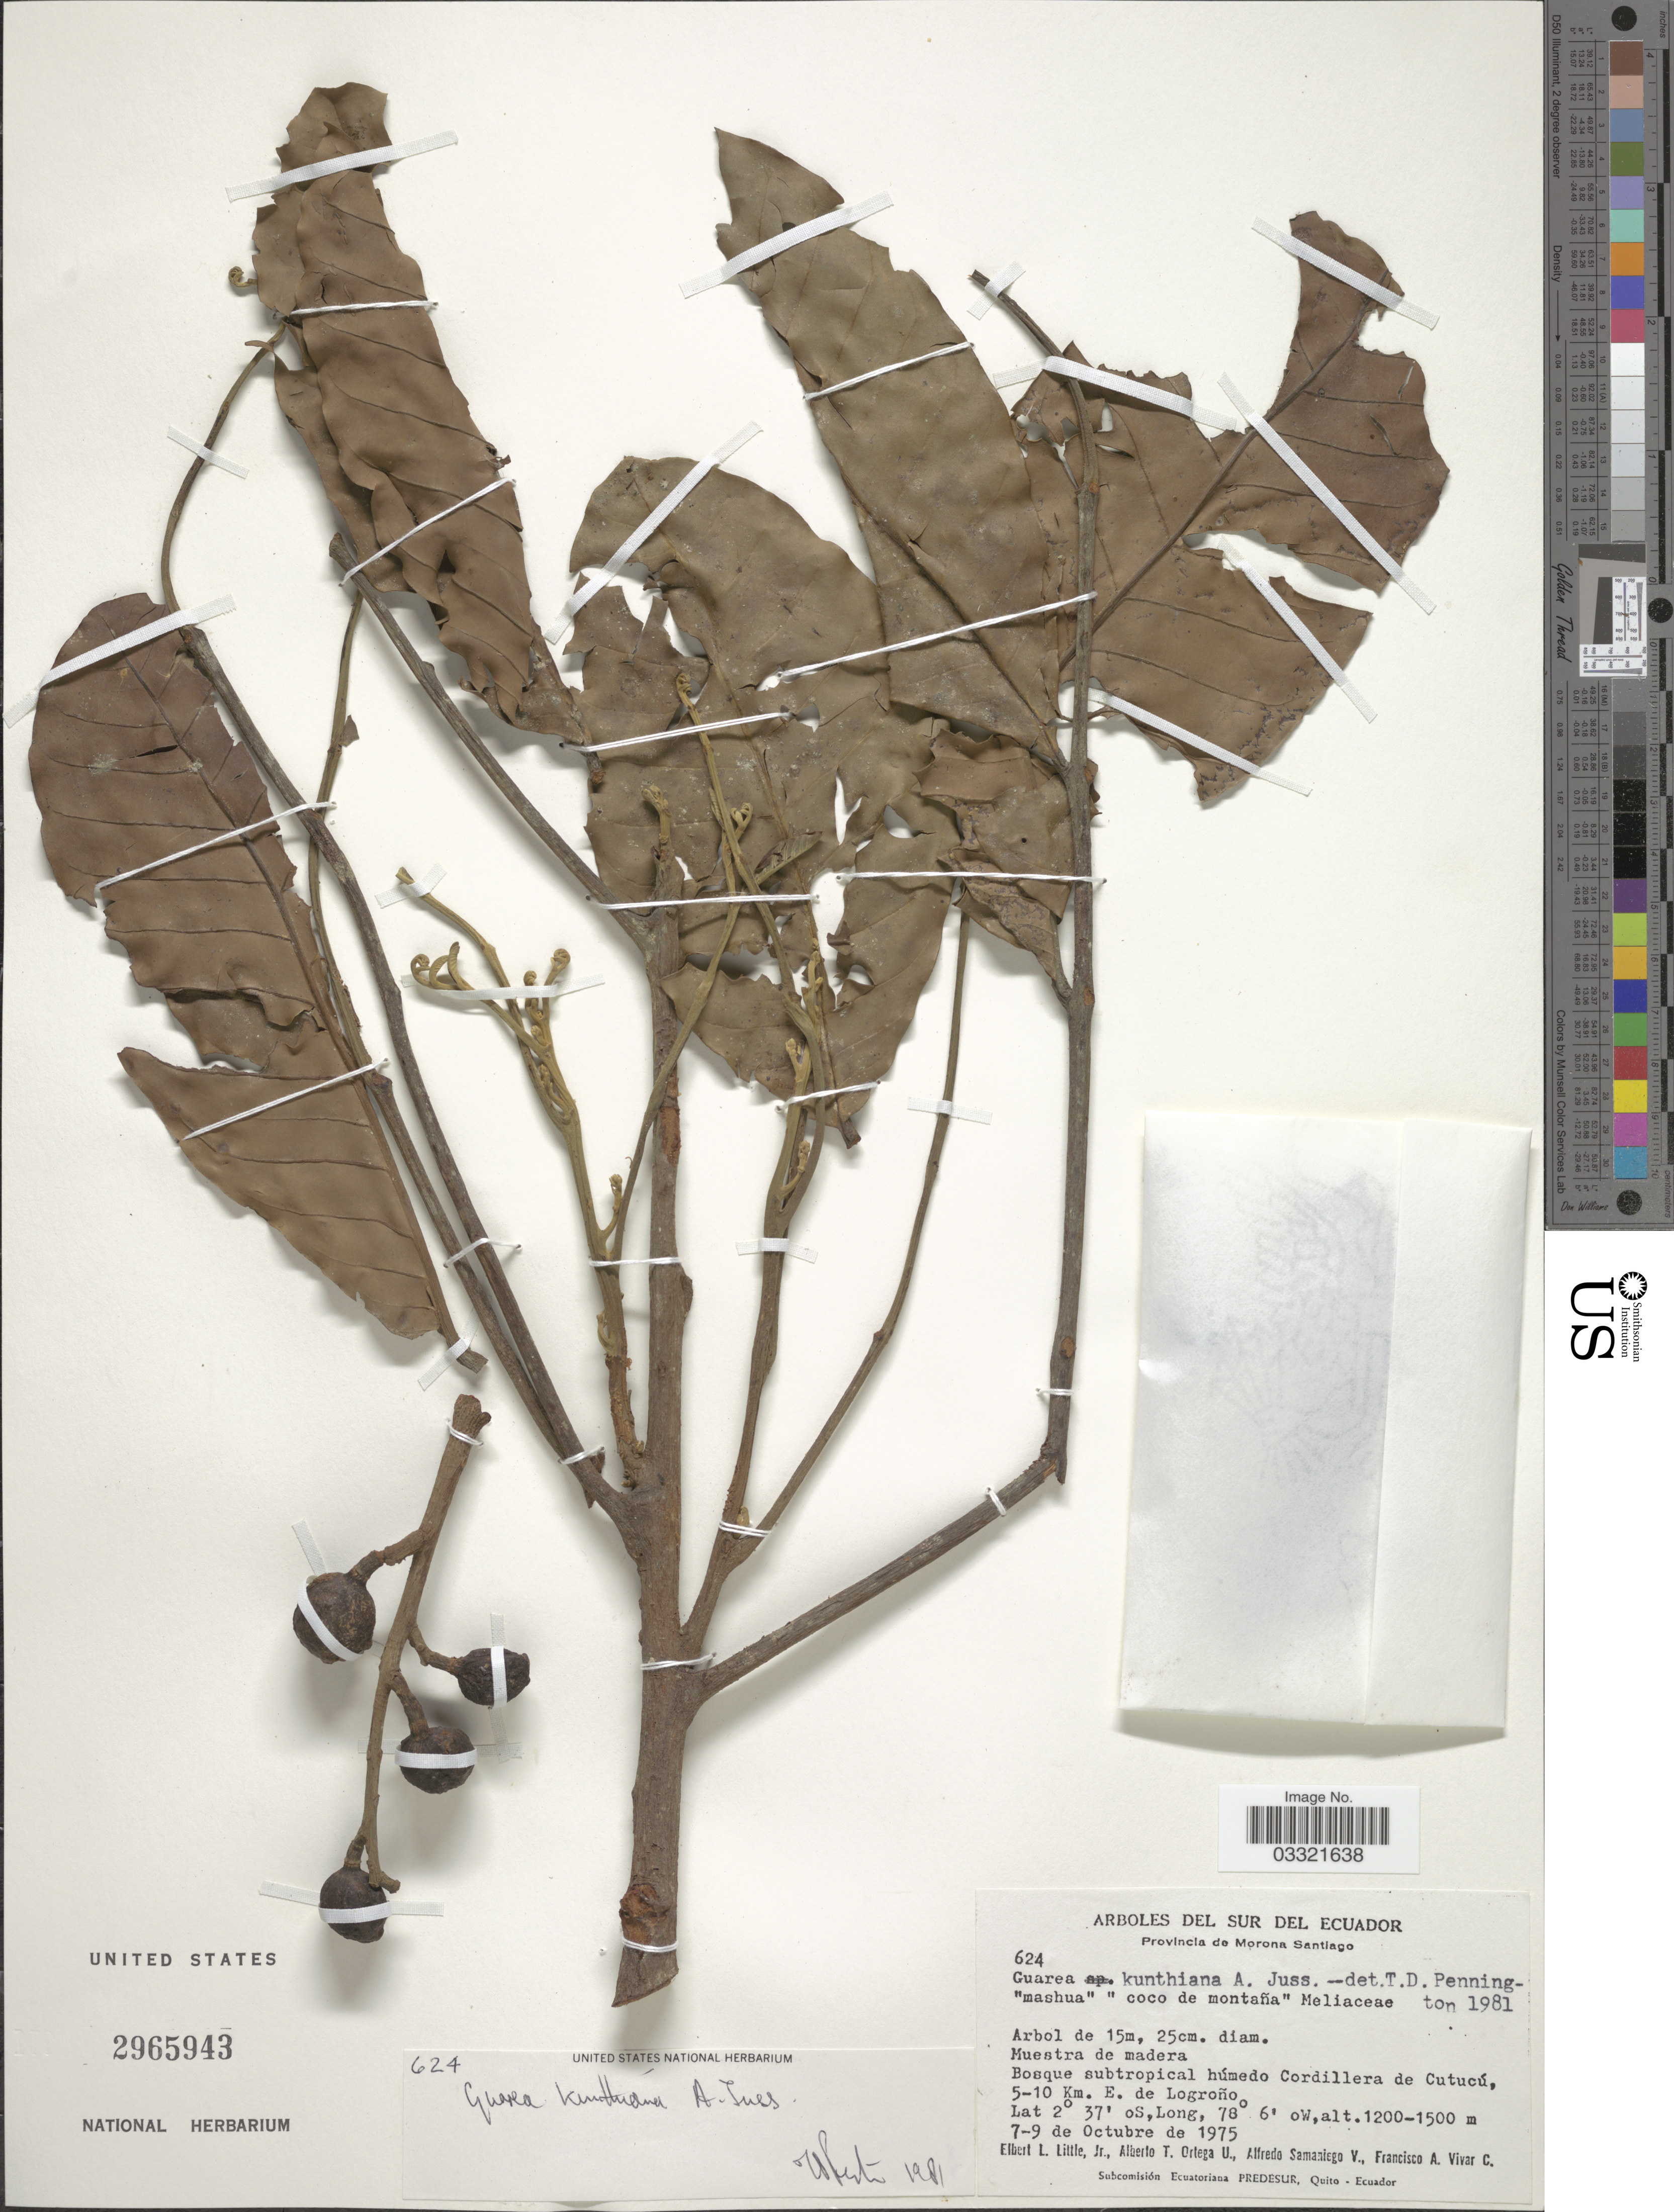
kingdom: Plantae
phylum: Tracheophyta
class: Magnoliopsida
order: Sapindales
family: Meliaceae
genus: Guarea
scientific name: Guarea kunthiana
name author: A. Juss.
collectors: E. L. Little, A. T. Ortega U., A. Samaniego & F. A. Vivar C.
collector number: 624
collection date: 1975-10-07/1975-10-09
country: Ecuador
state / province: Morona-Santiago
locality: Bosque subtropical húmedo Cordillera de Cutucú, 5-10 Km. E. de Logroño.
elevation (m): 1200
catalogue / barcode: US 2965943